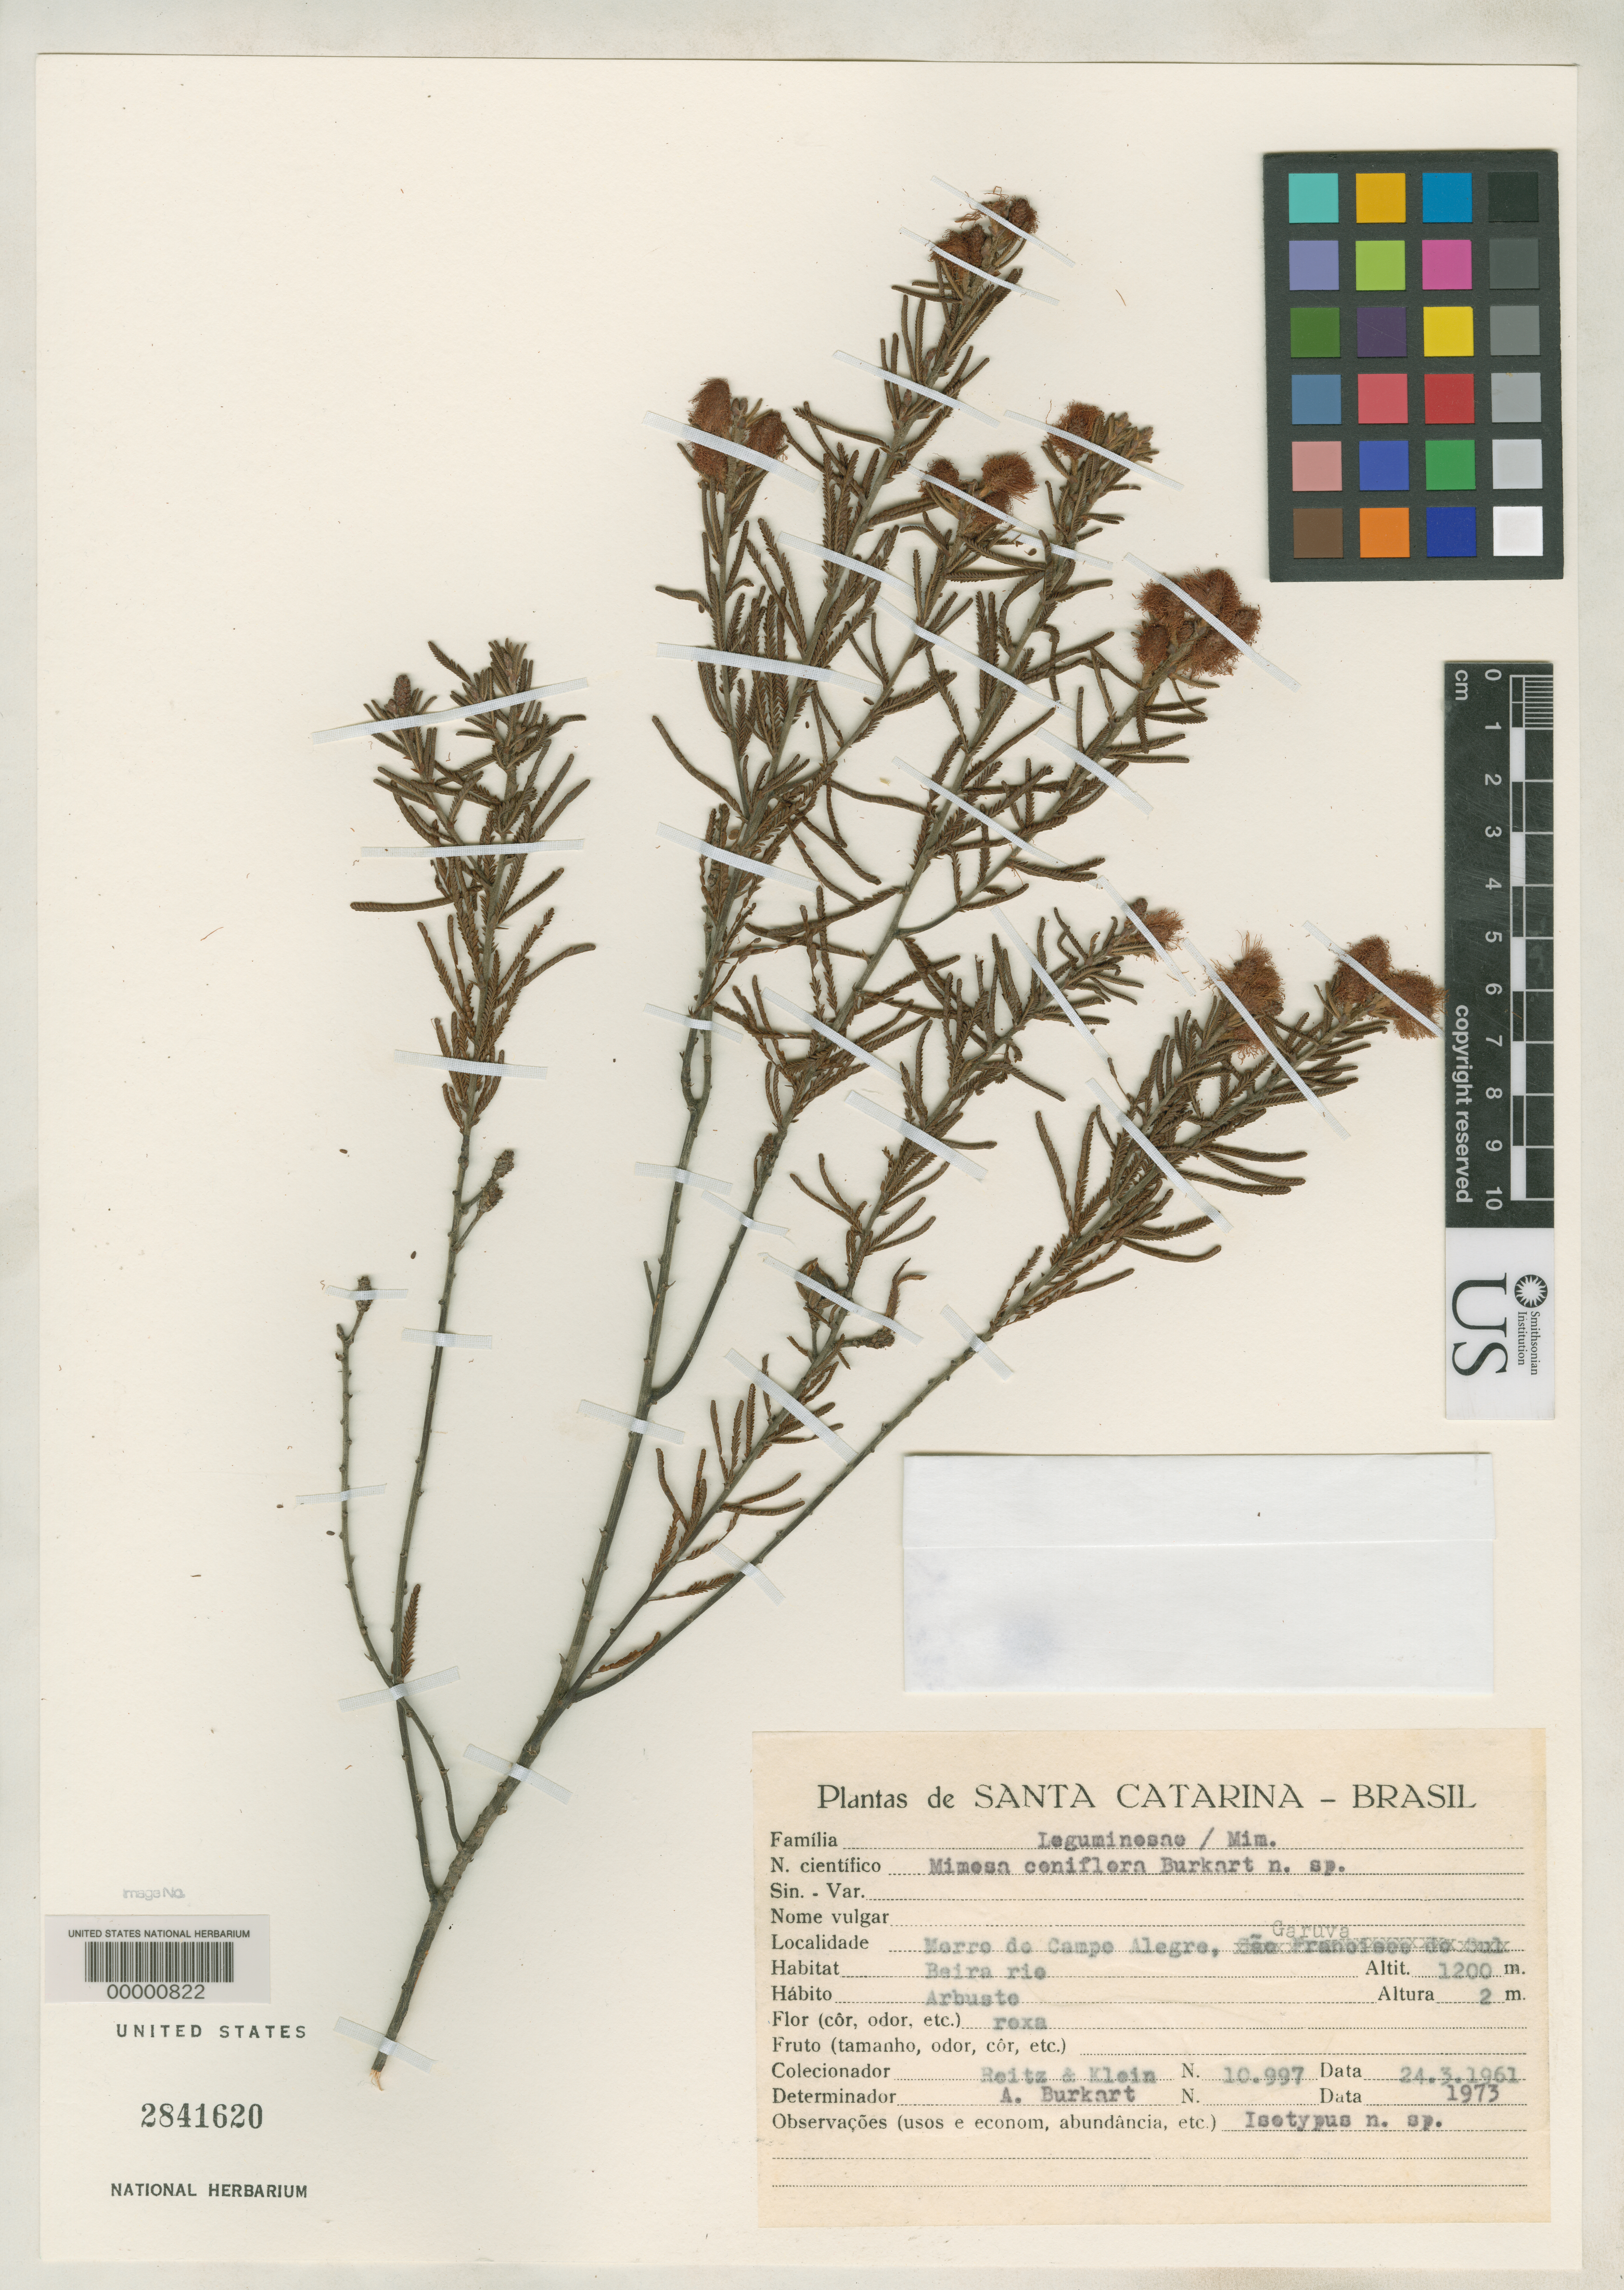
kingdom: Plantae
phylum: Tracheophyta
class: Magnoliopsida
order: Fabales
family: Fabaceae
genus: Mimosa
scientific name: Mimosa coniflora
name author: Burkart in Reitz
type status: Isotype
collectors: R. Reitz & R. M. Klein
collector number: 10997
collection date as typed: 24 Mar 1961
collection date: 1961-03-24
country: Brazil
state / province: Santa Catarina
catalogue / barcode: US 2841620